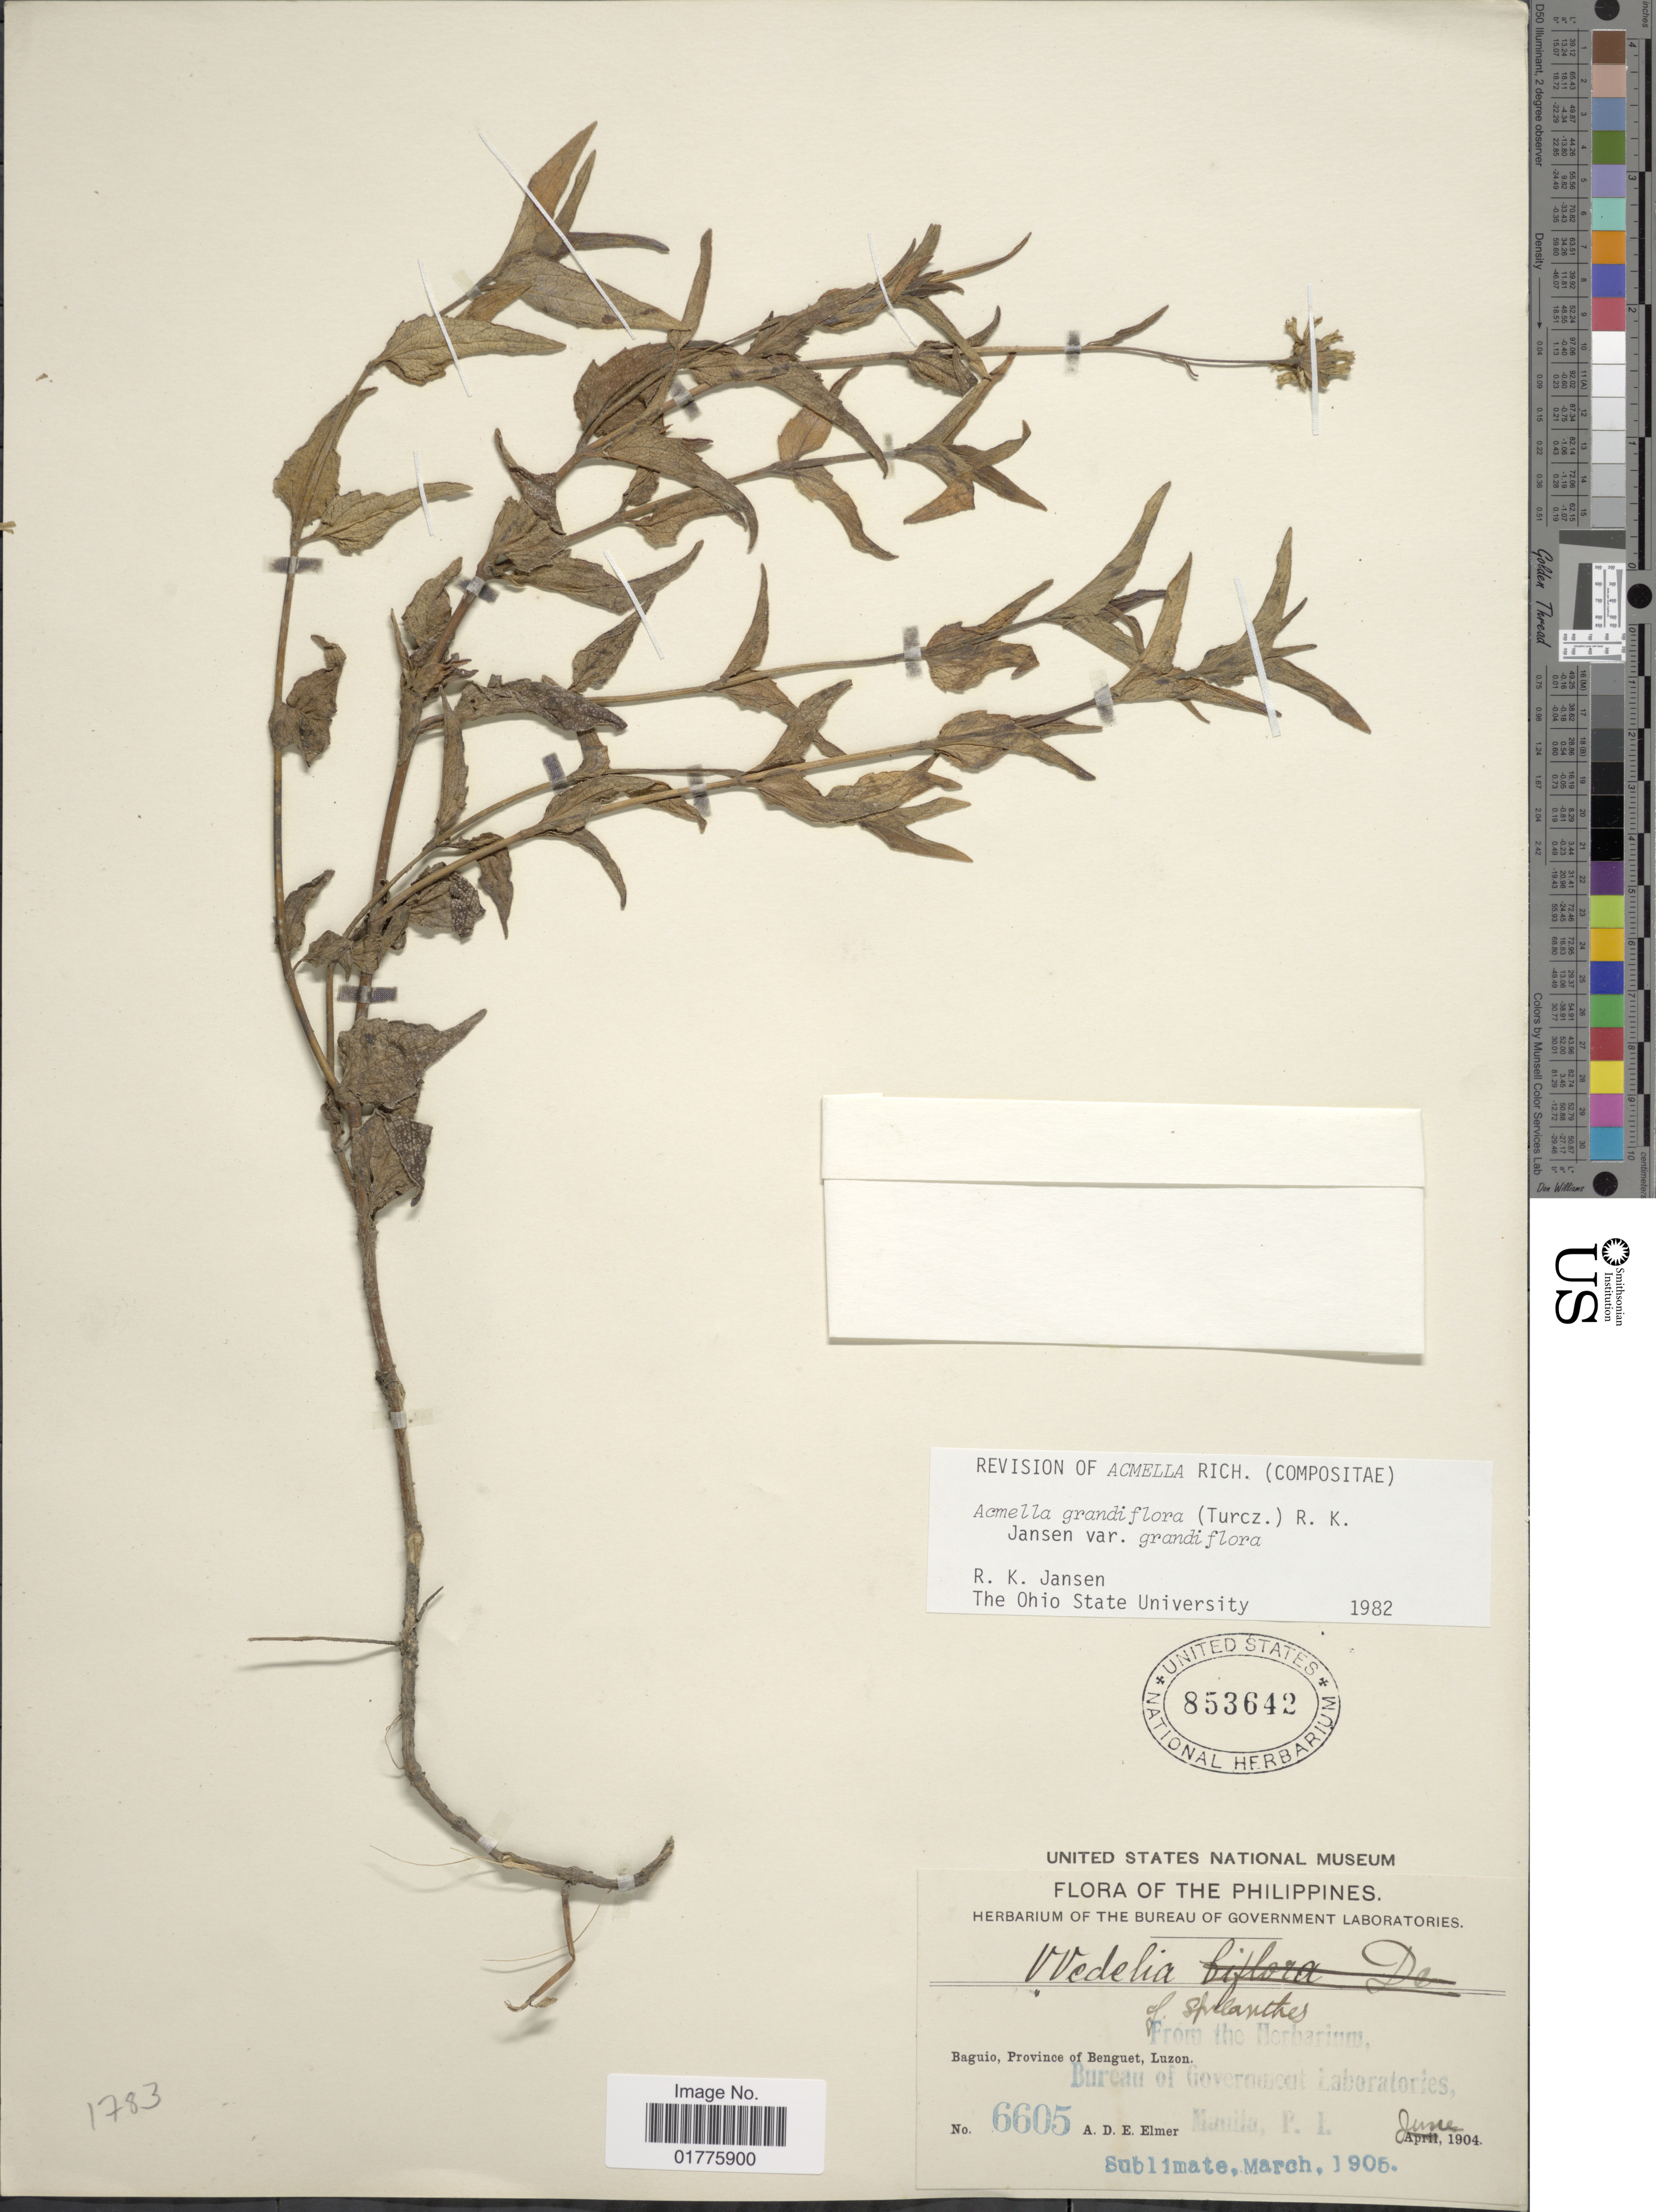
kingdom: Plantae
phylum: Tracheophyta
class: Magnoliopsida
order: Asterales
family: Asteraceae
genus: Acmella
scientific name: Acmella grandiflora var. grandiflora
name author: (Turcz.) R.K. Jansen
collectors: A. D. E. Elmer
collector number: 6605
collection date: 1904-06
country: Philippines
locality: Baguio, Province of Benguet, Luzon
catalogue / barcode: US 853642